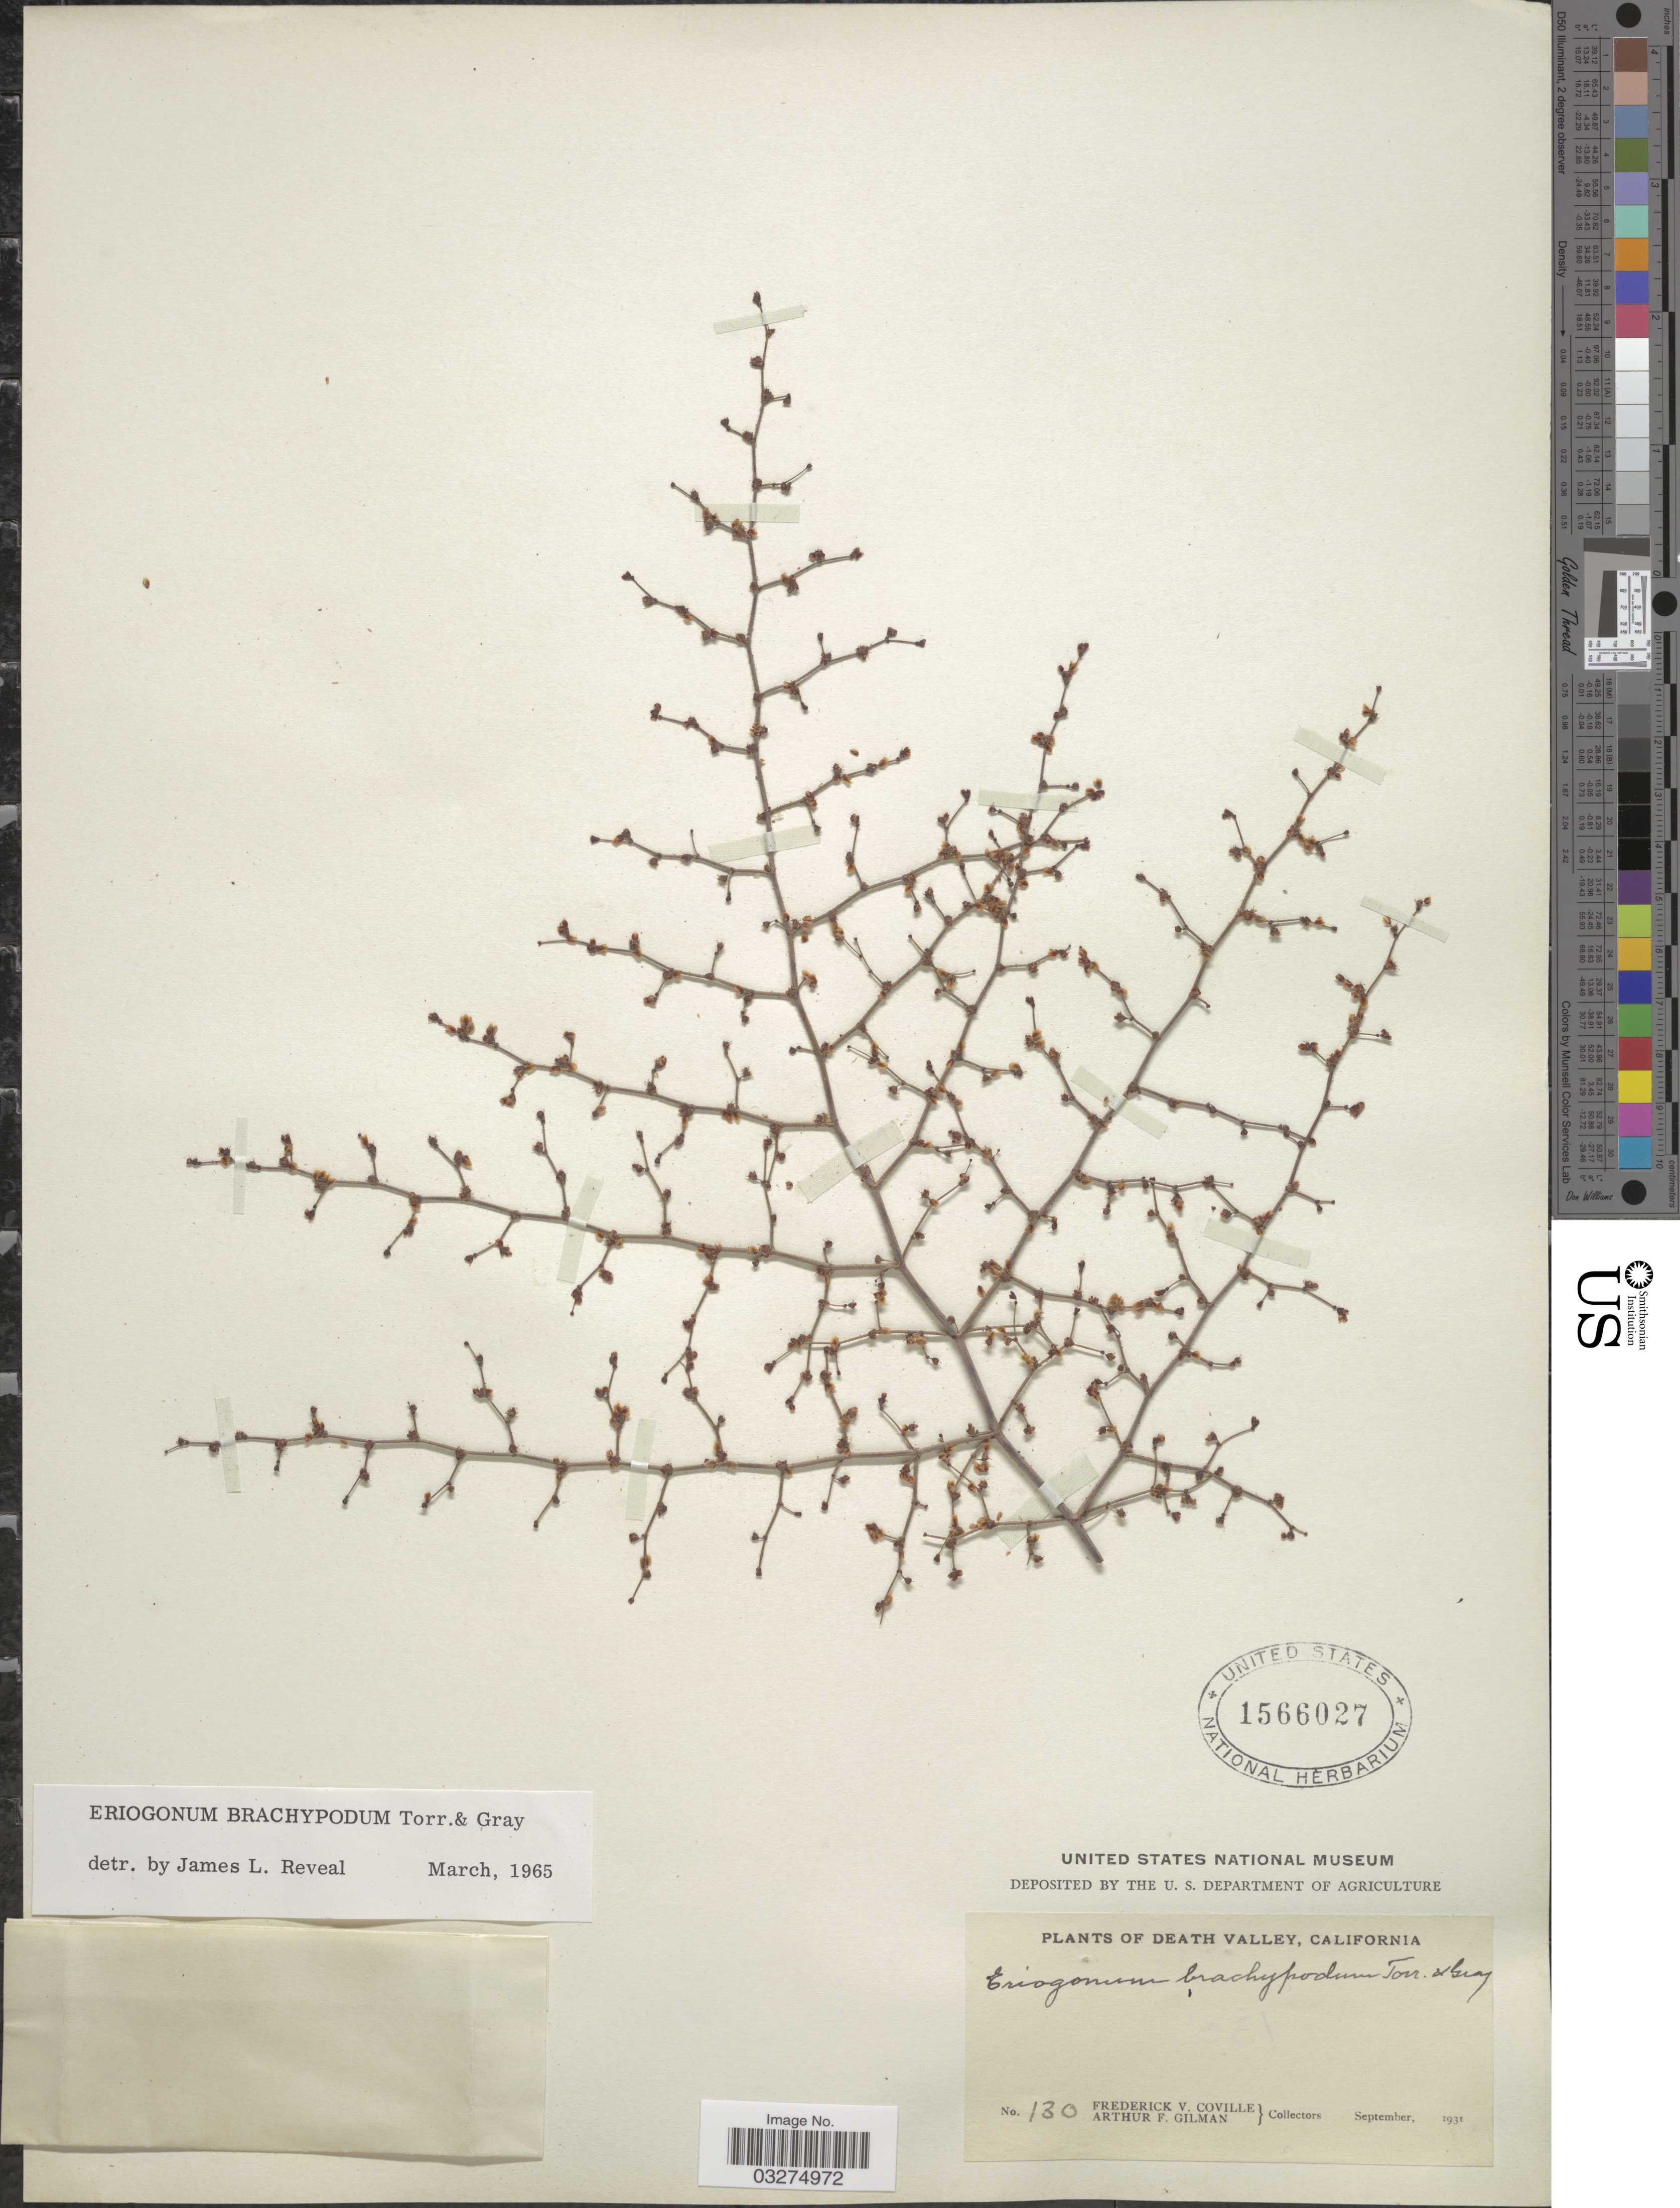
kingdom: Plantae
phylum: Tracheophyta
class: Magnoliopsida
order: Caryophyllales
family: Polygonaceae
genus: Eriogonum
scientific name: Eriogonum brachypodum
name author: Torr. & A. Gray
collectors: F. V. Coville & A. Gilman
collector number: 130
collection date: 1931-09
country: United States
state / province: California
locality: Death Valley.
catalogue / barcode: US 1566027